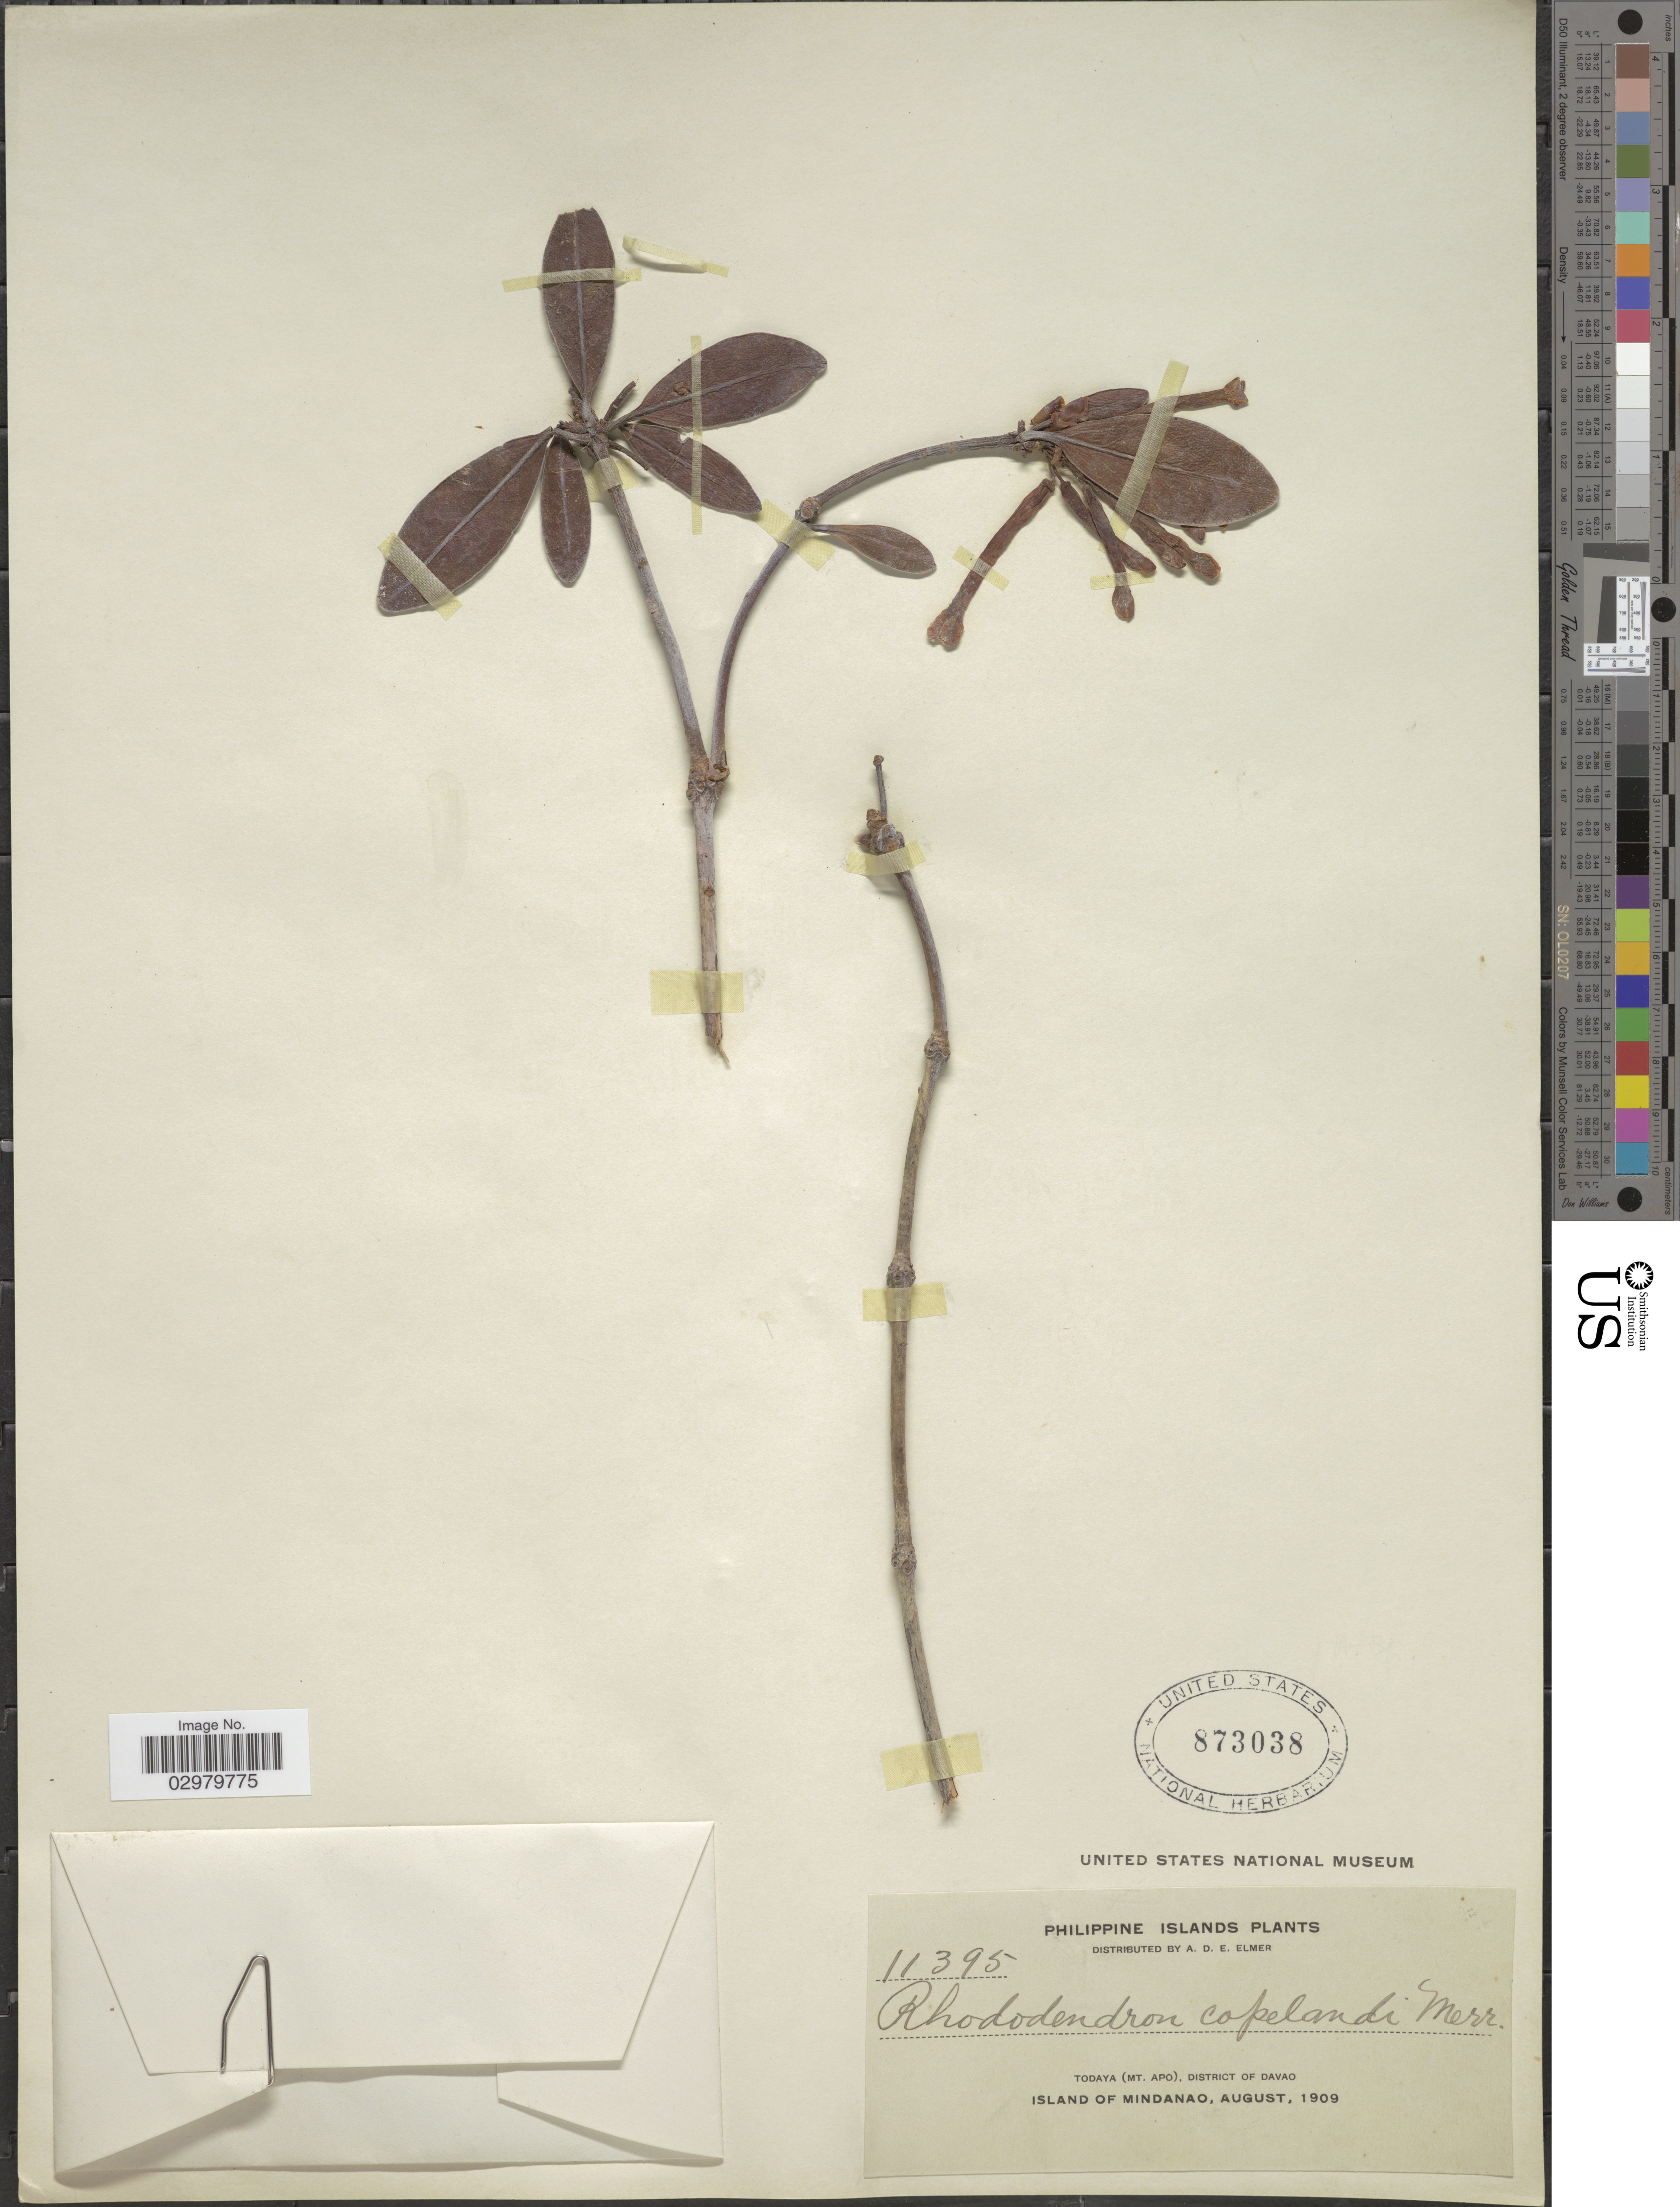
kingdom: Plantae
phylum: Tracheophyta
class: Magnoliopsida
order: Ericales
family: Ericaceae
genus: Rhododendron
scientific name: Rhododendron copelandii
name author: Merr.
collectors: A. D. E. Elmer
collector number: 11395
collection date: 1909-08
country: Philippines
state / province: Davao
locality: Philippine Islands. Todaya (Mt. Apo), District of Davao. Island of Mindanao.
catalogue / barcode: US 873038